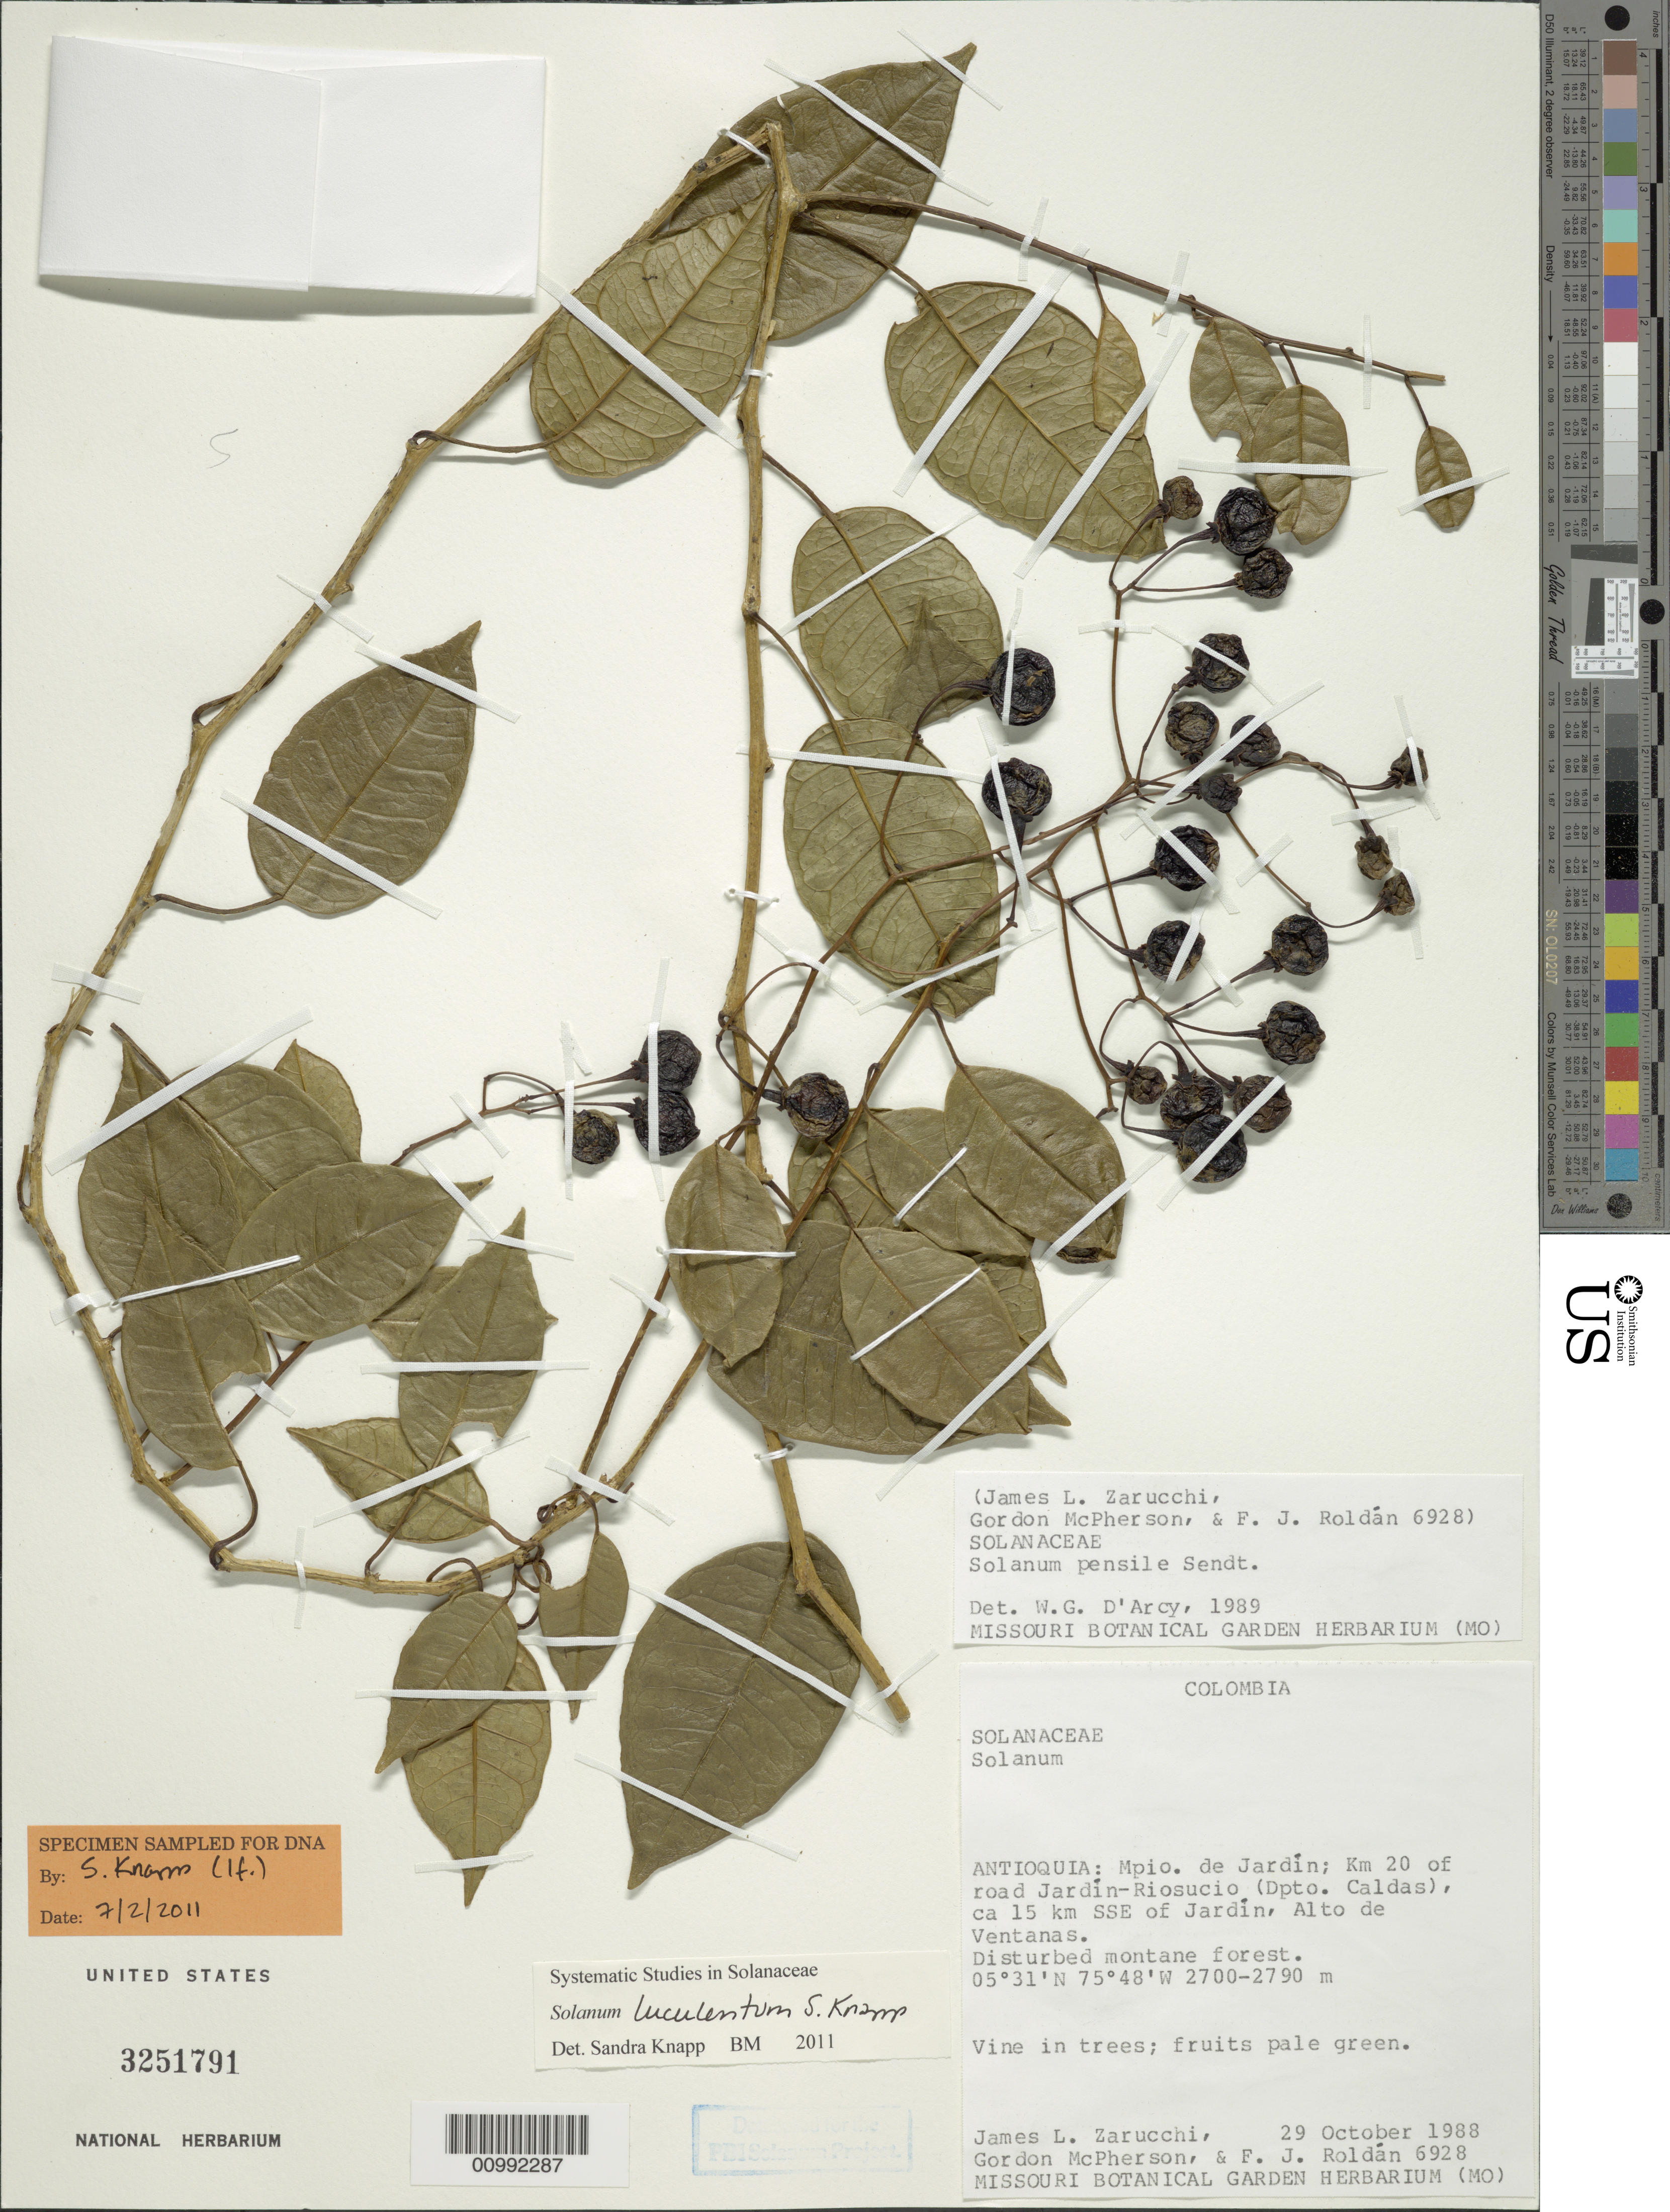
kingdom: Plantae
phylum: Tracheophyta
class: Magnoliopsida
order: Solanales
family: Solanaceae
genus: Solanum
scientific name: Solanum luculentum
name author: S. Knapp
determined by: Knapp, S. D.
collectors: J. L. Zarucchi, G. D. McPherson & F. J. Roldán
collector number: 6928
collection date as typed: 29 Oct 1988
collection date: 1988-10-29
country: Colombia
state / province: Antioquia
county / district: Jardín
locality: km 20 of road Jardín-Riosucio (Dept. Caldas), ca. 15 km SSE of Jardín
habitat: disturbed montane forest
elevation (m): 2700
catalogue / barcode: US 3251791